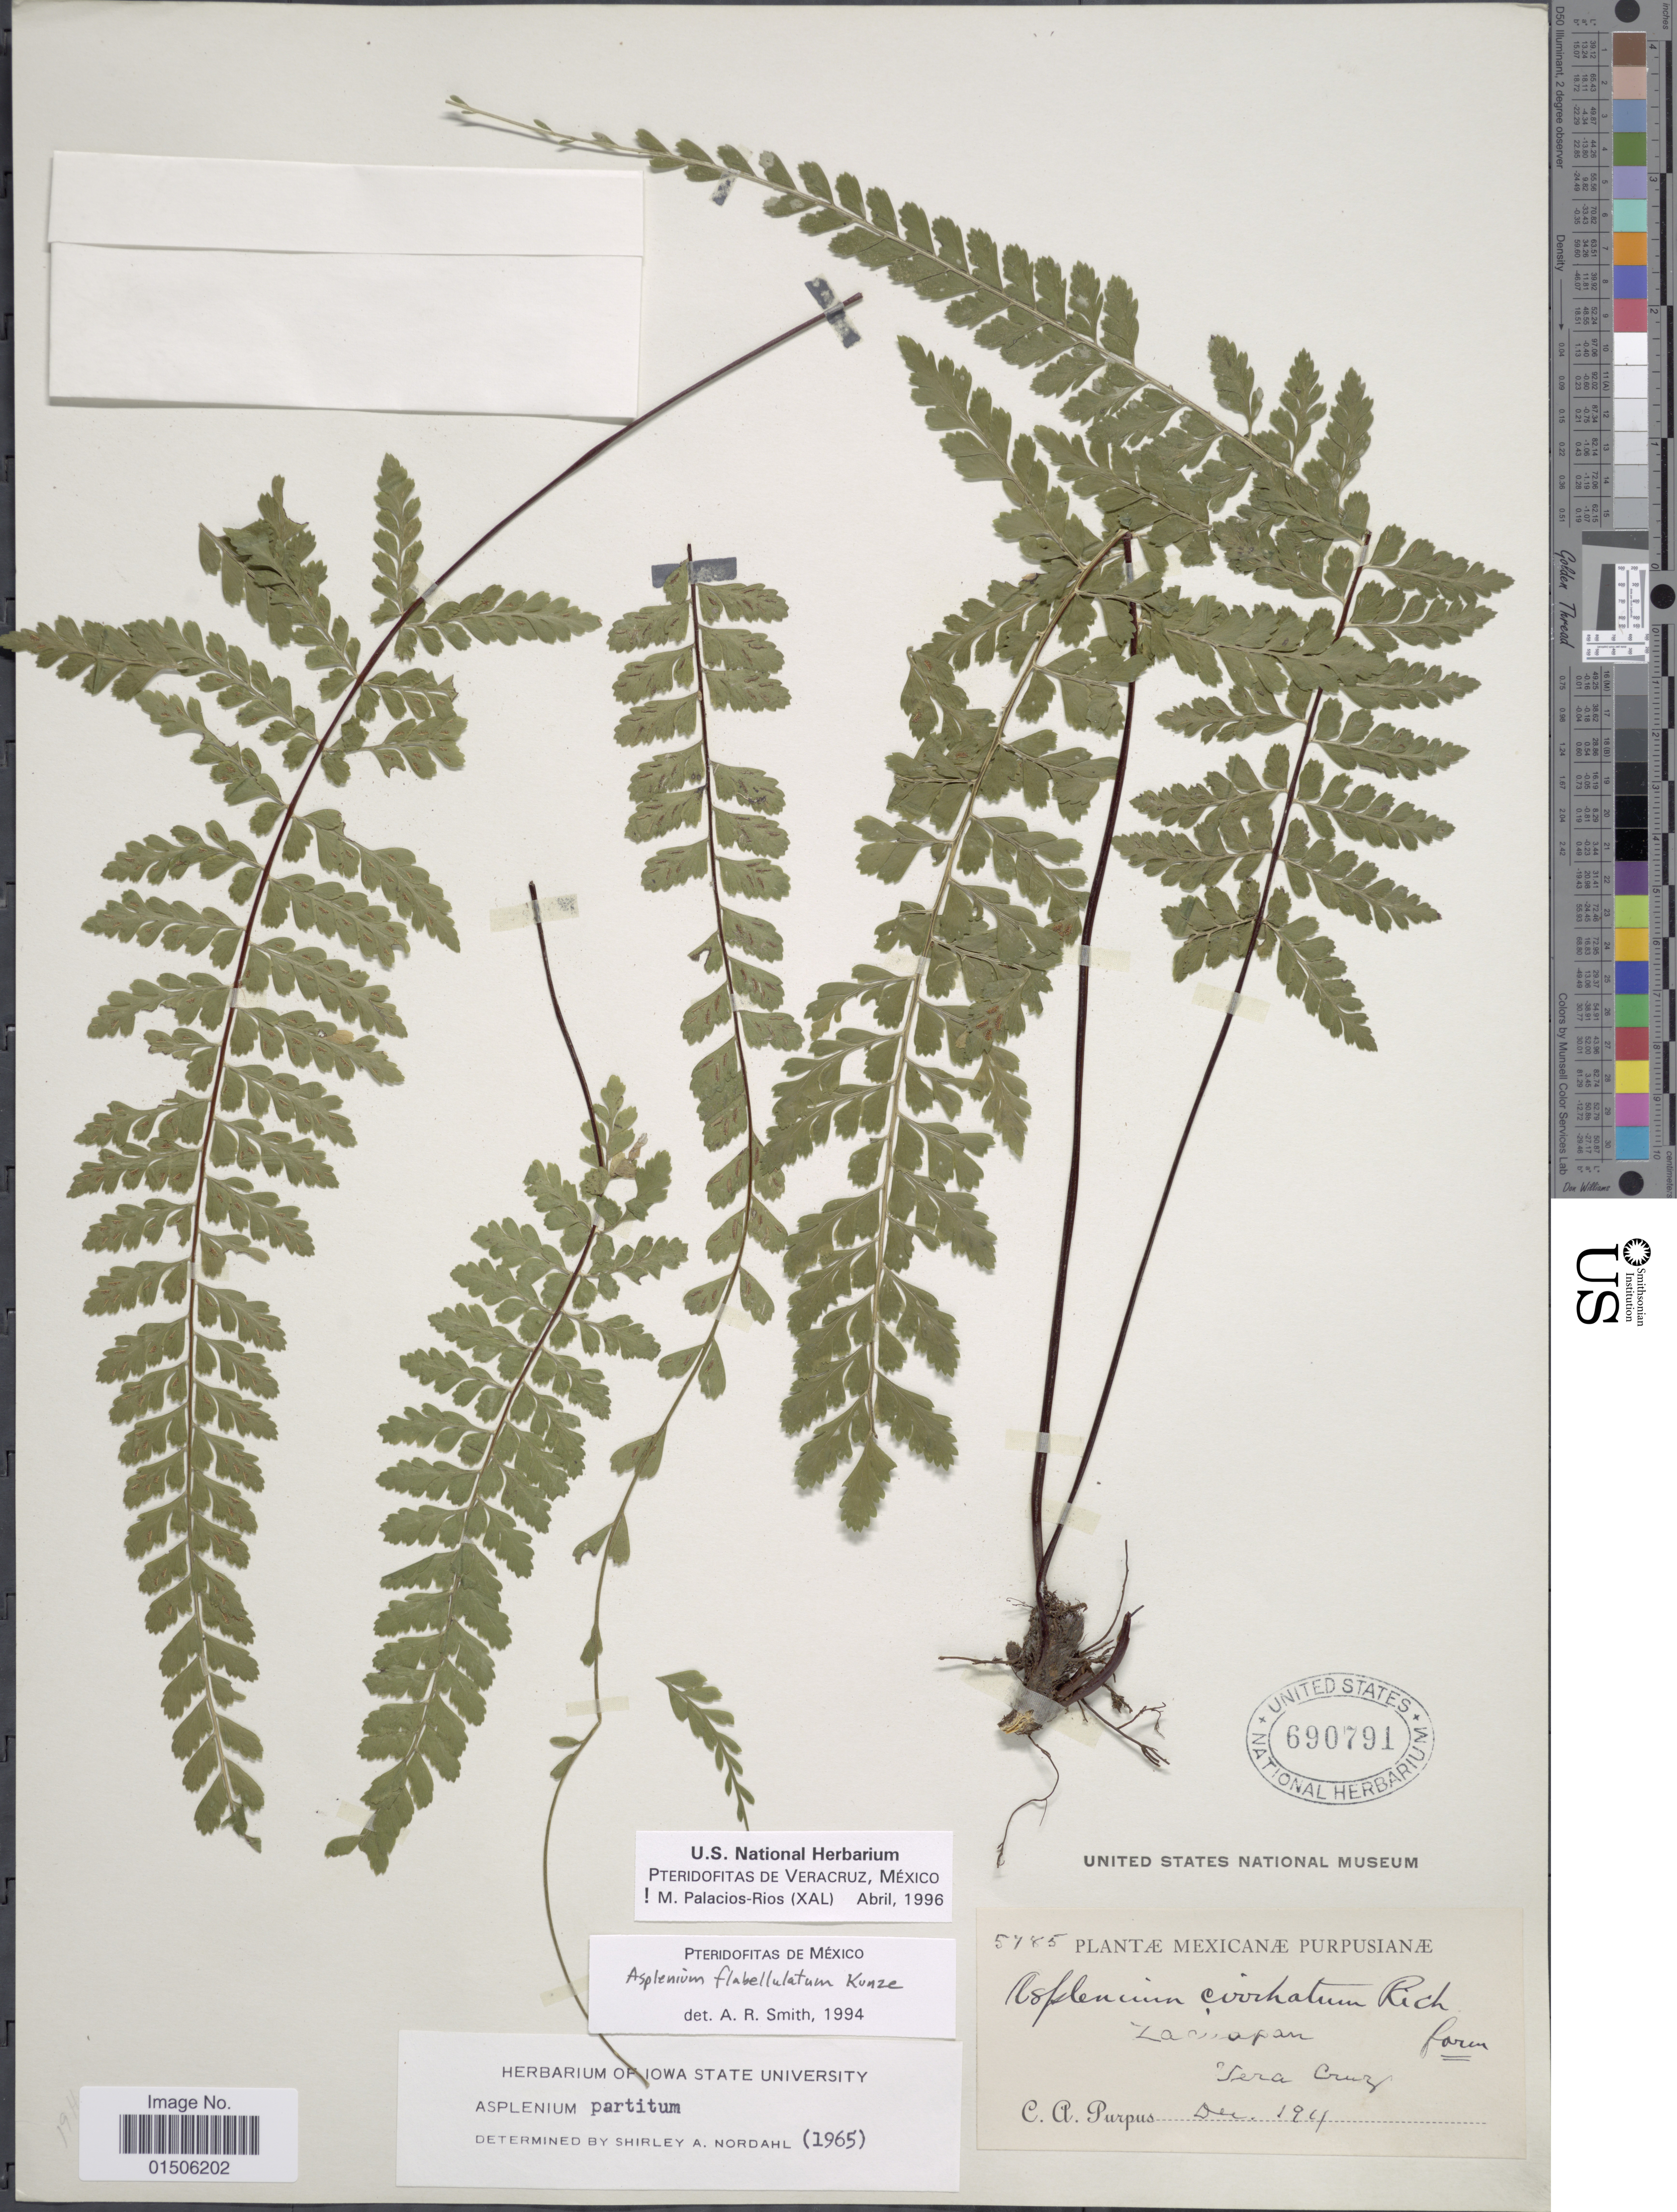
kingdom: Plantae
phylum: Tracheophyta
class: Polypodiopsida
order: Polypodiales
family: Aspleniaceae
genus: Asplenium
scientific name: Asplenium flabellulatum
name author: Kunze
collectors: C. A. Purpus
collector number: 5785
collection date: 1911-12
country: Mexico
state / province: Veracruz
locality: Zacuapan, Vera Cruz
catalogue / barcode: US 690791